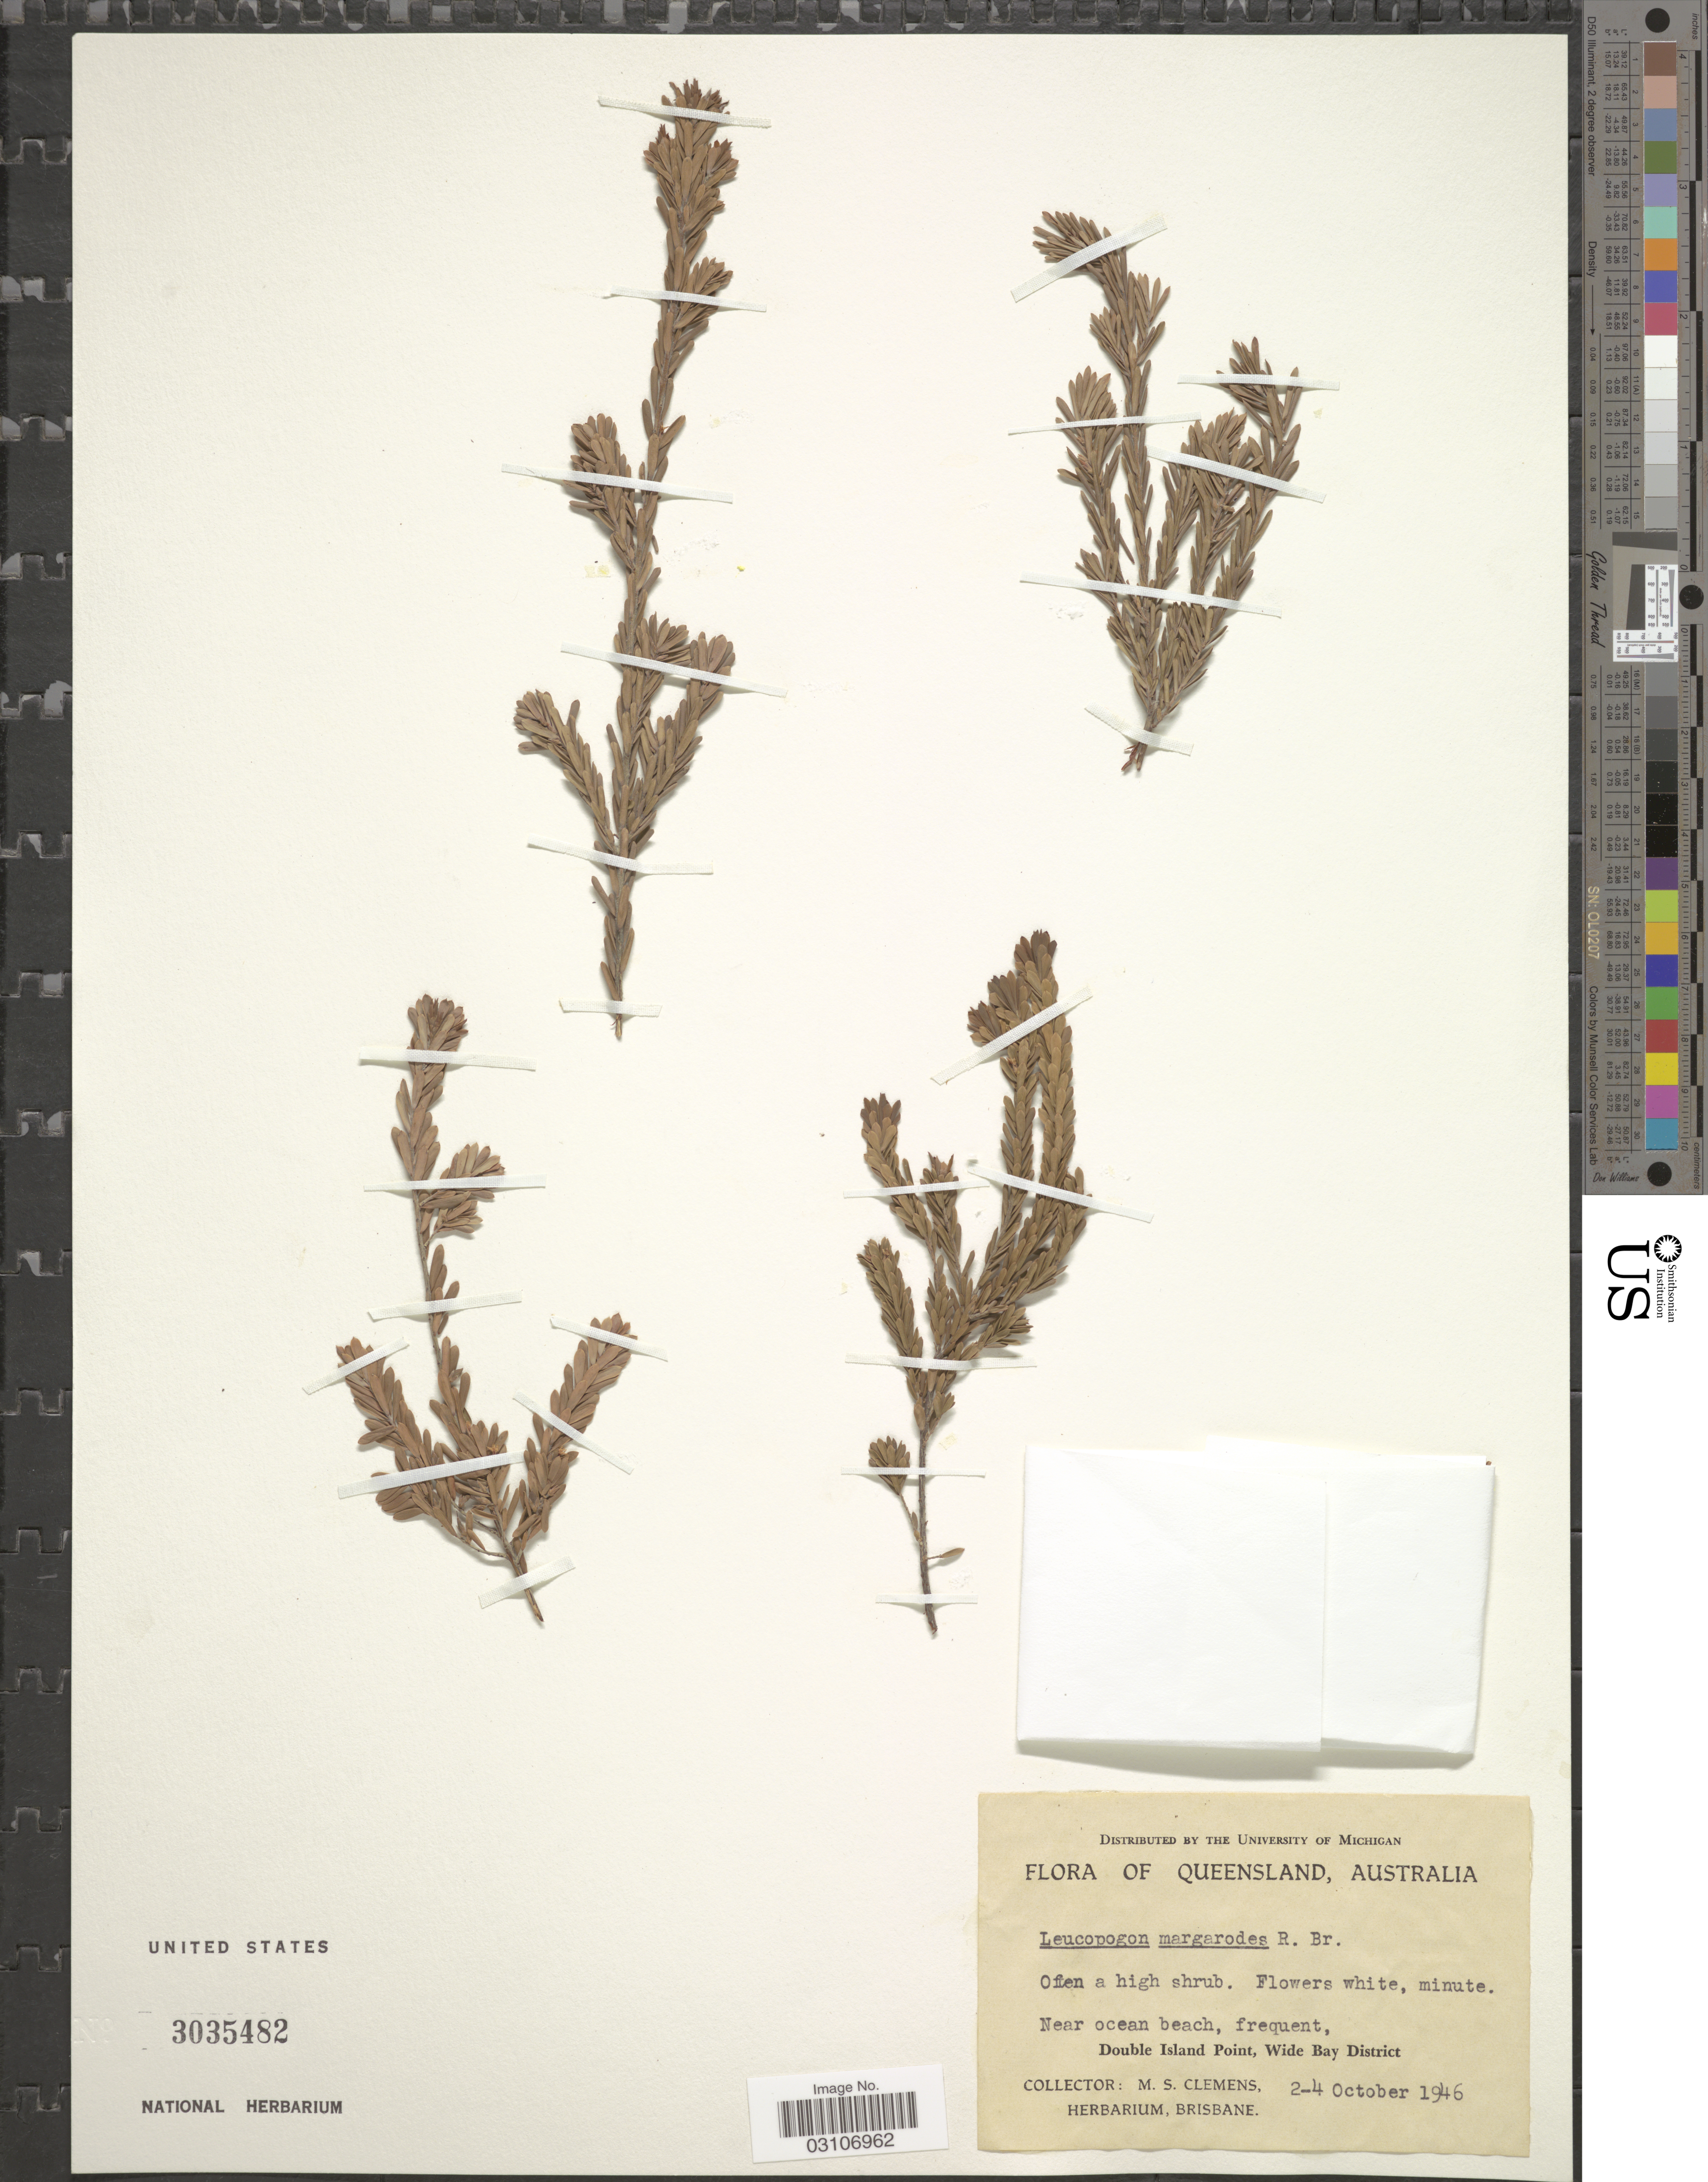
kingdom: Plantae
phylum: Tracheophyta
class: Magnoliopsida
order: Ericales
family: Ericaceae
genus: Leucopogon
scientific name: Leucopogon margarodes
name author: R. Br.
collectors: M. S. Clemens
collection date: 1946-10-02/1946-10-04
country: Australia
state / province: Queensland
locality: Near ocean beach, frequent, Double Island Point, Wide Bay District.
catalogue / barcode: US 3035482